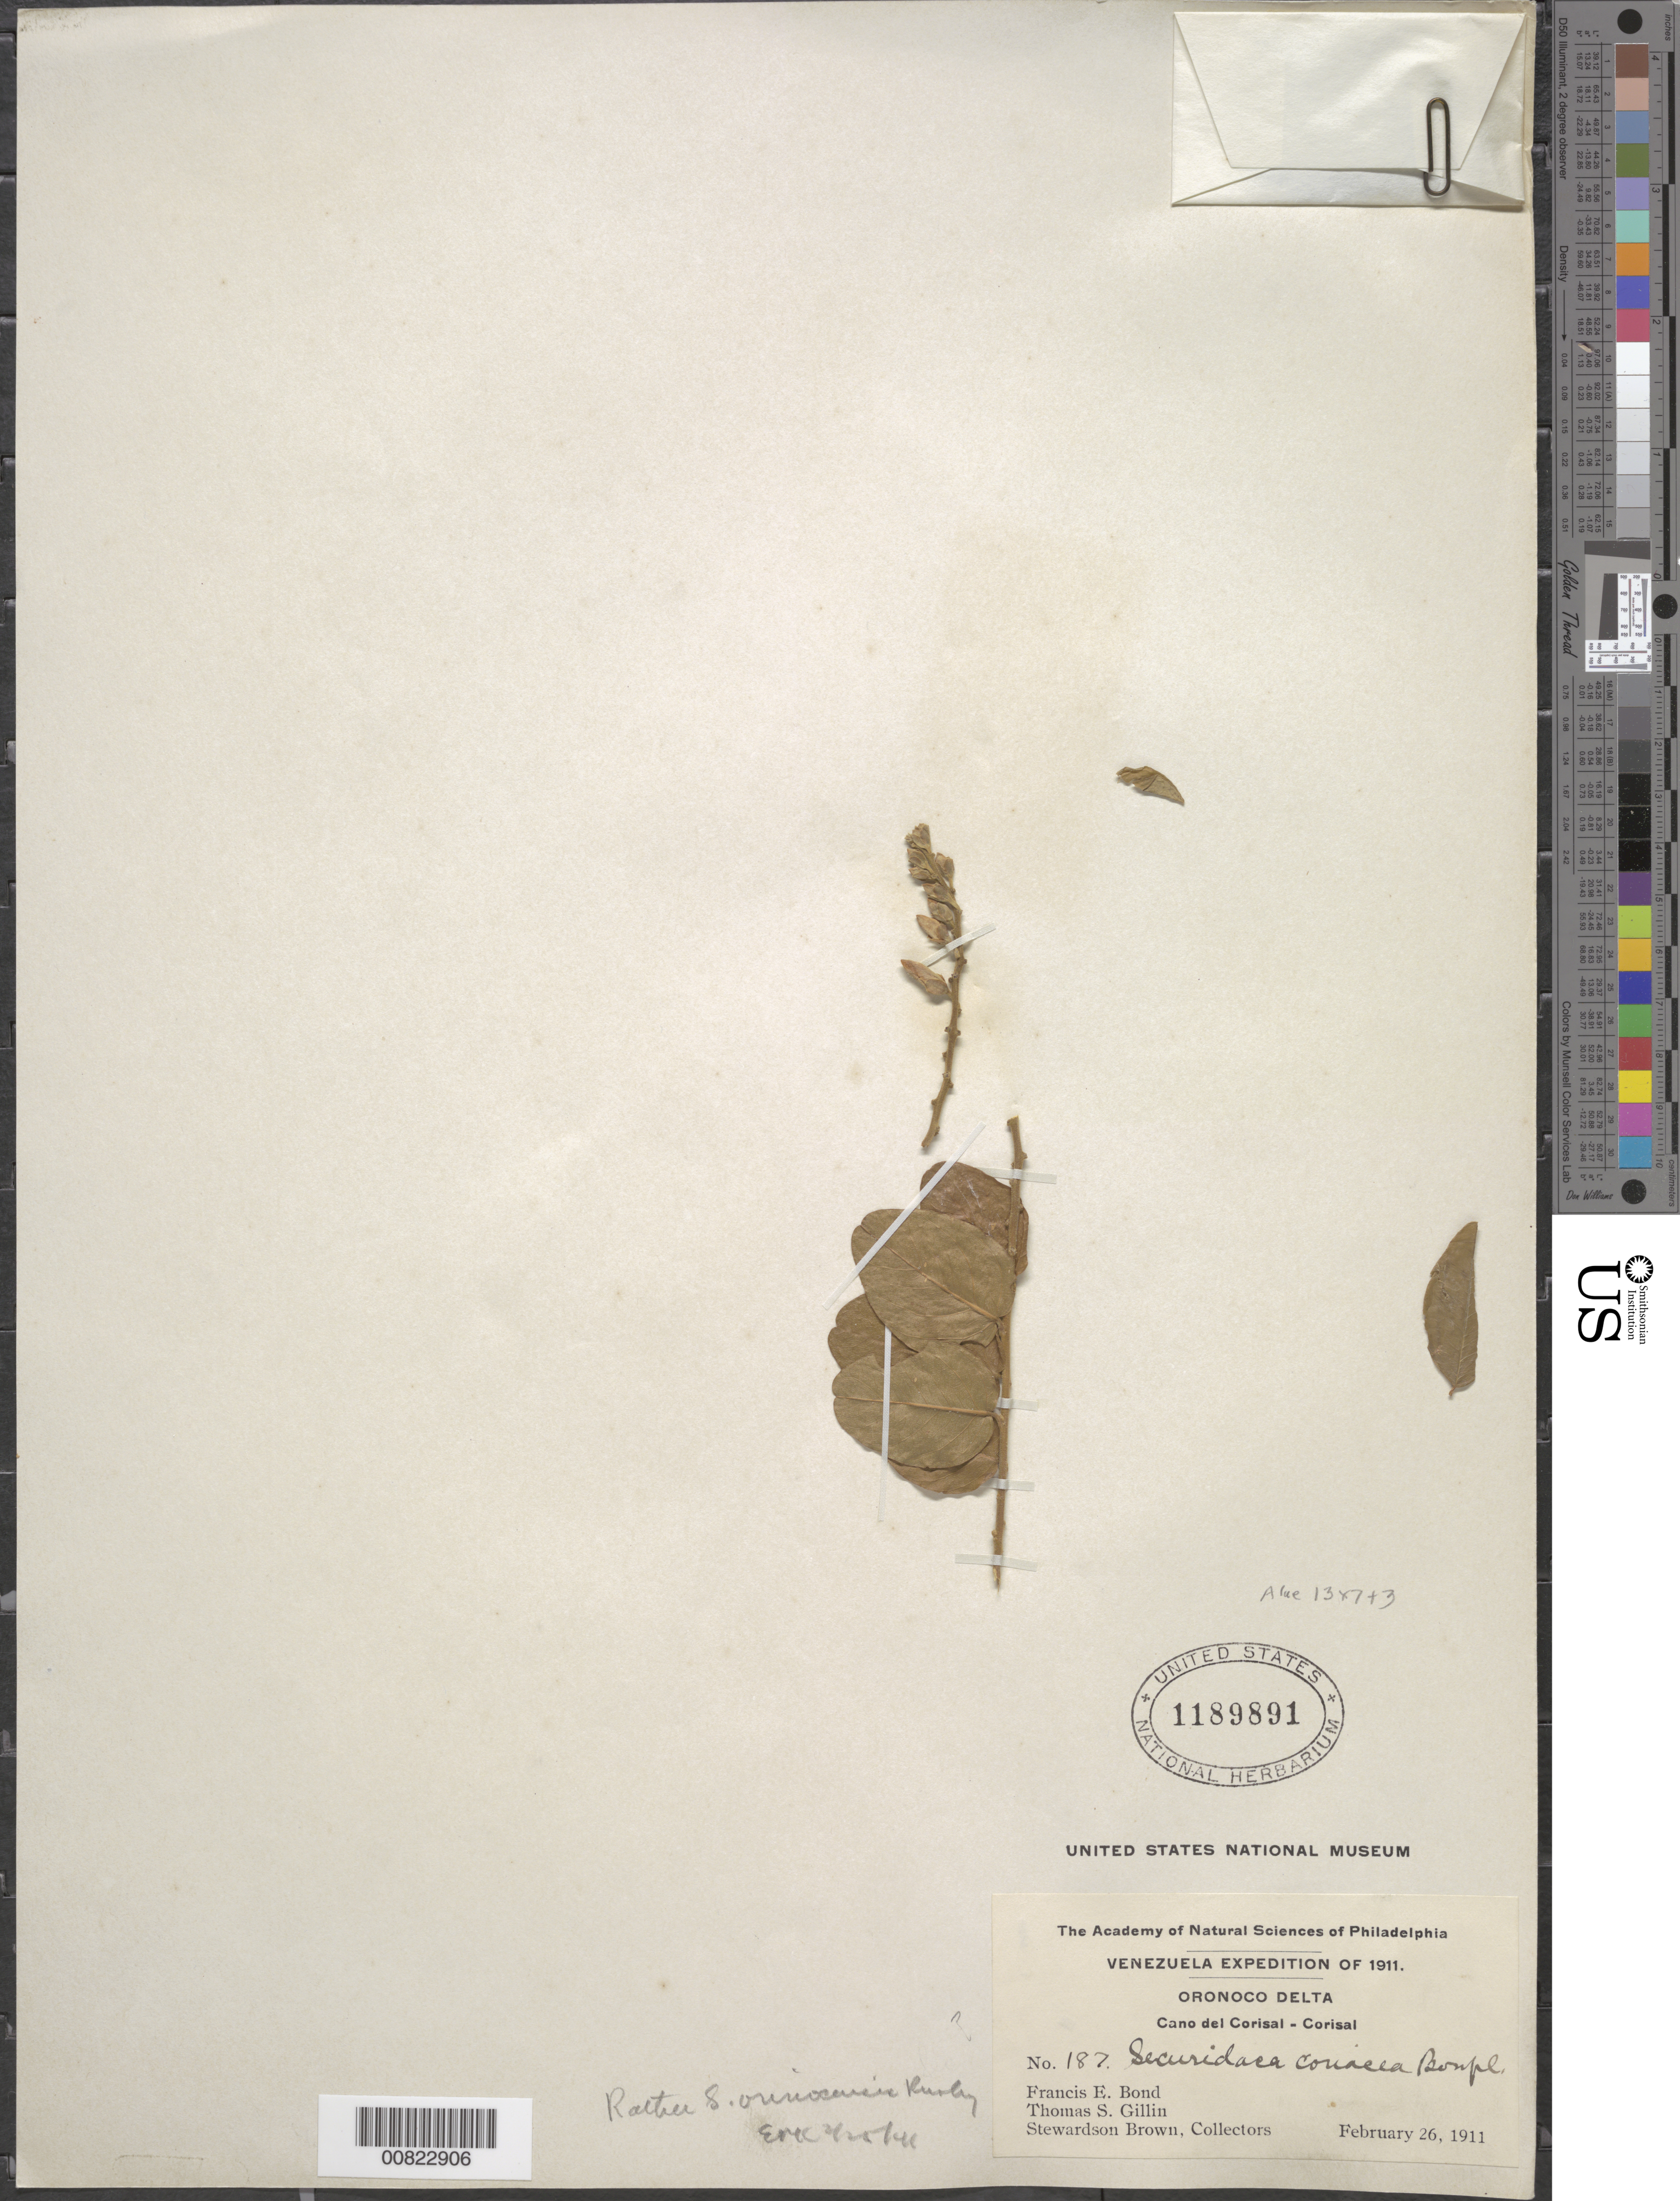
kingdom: Plantae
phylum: Tracheophyta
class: Magnoliopsida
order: Fabales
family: Polygalaceae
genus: Securidaca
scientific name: Securidaca orinocensis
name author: Rusby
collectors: F. Bond, T. Gillin & S. Brown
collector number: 187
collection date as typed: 26-28 February 1911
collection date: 1911-02-26/1911-02-28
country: Venezuela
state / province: Monagas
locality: Corozal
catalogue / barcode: US 1189891